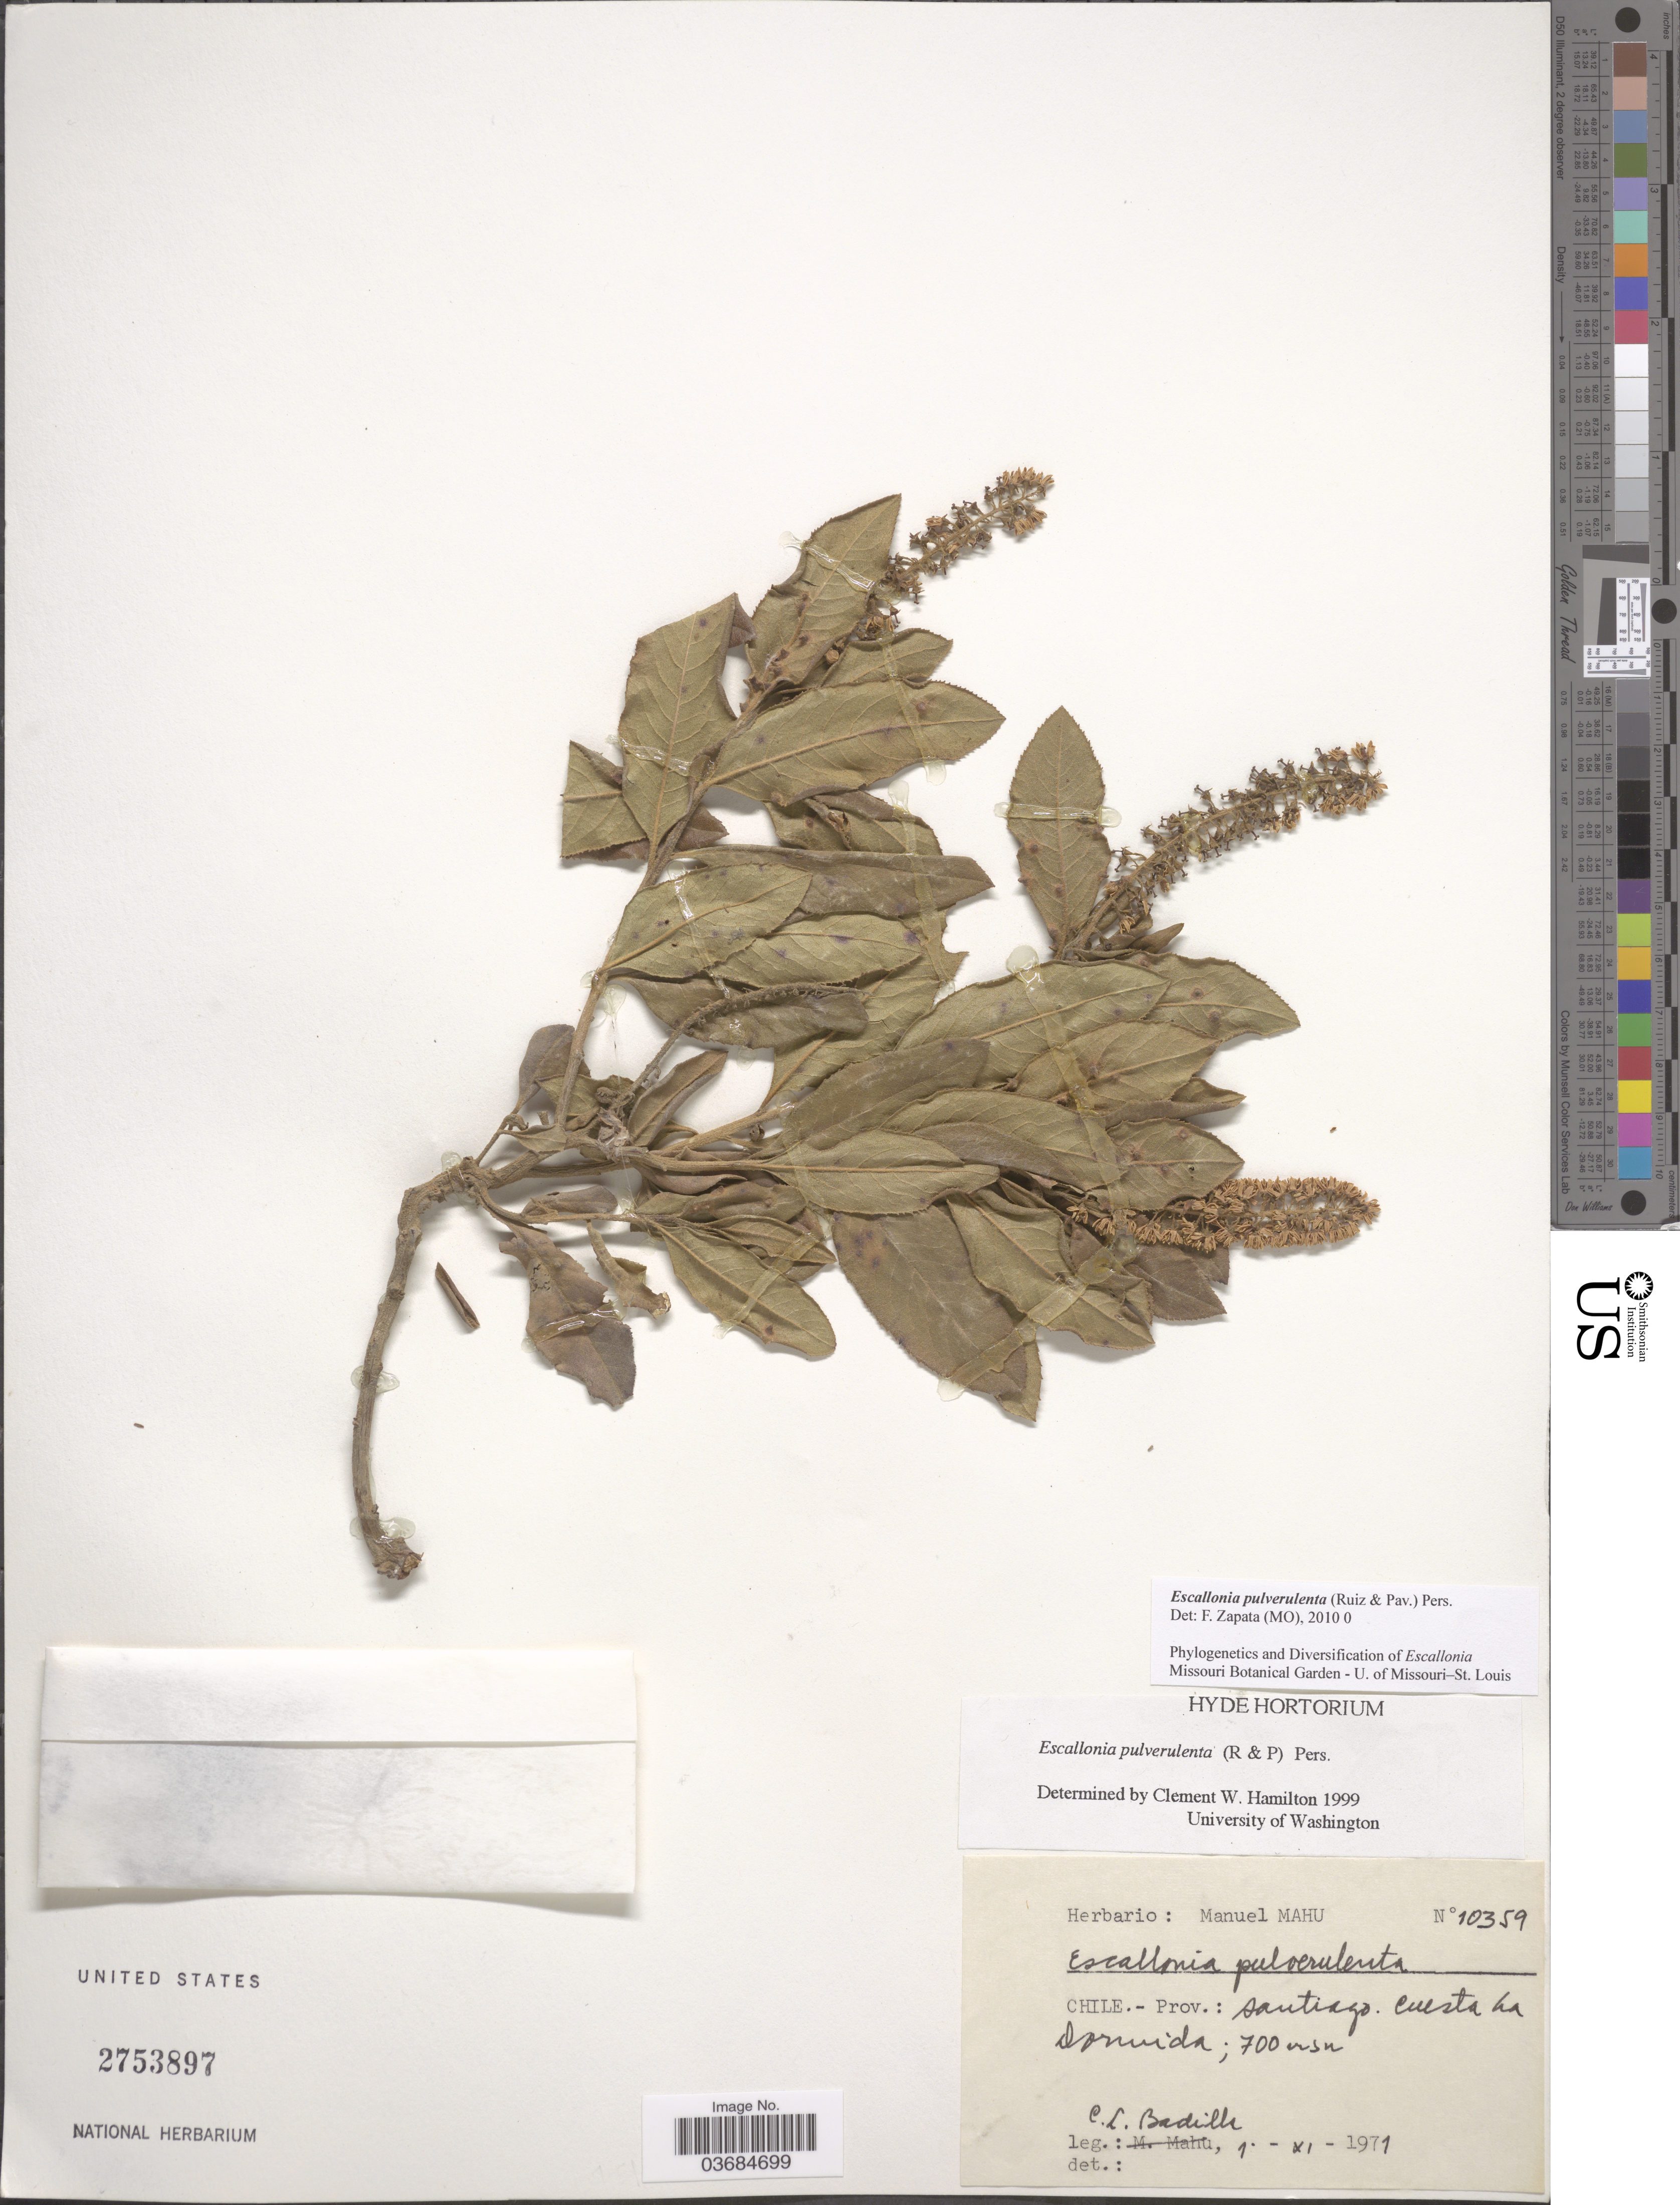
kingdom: Plantae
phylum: Tracheophyta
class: Magnoliopsida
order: Escalloniales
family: Escalloniaceae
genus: Escallonia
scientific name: Escallonia pulverulenta var. pulverulenta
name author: (Ruiz & Pav.) Pers.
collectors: C. Badilla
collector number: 10359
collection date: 1971-11-01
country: Chile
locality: Prov.: Santiago. Cuesta la Dormida.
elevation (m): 700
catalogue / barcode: US 2753897